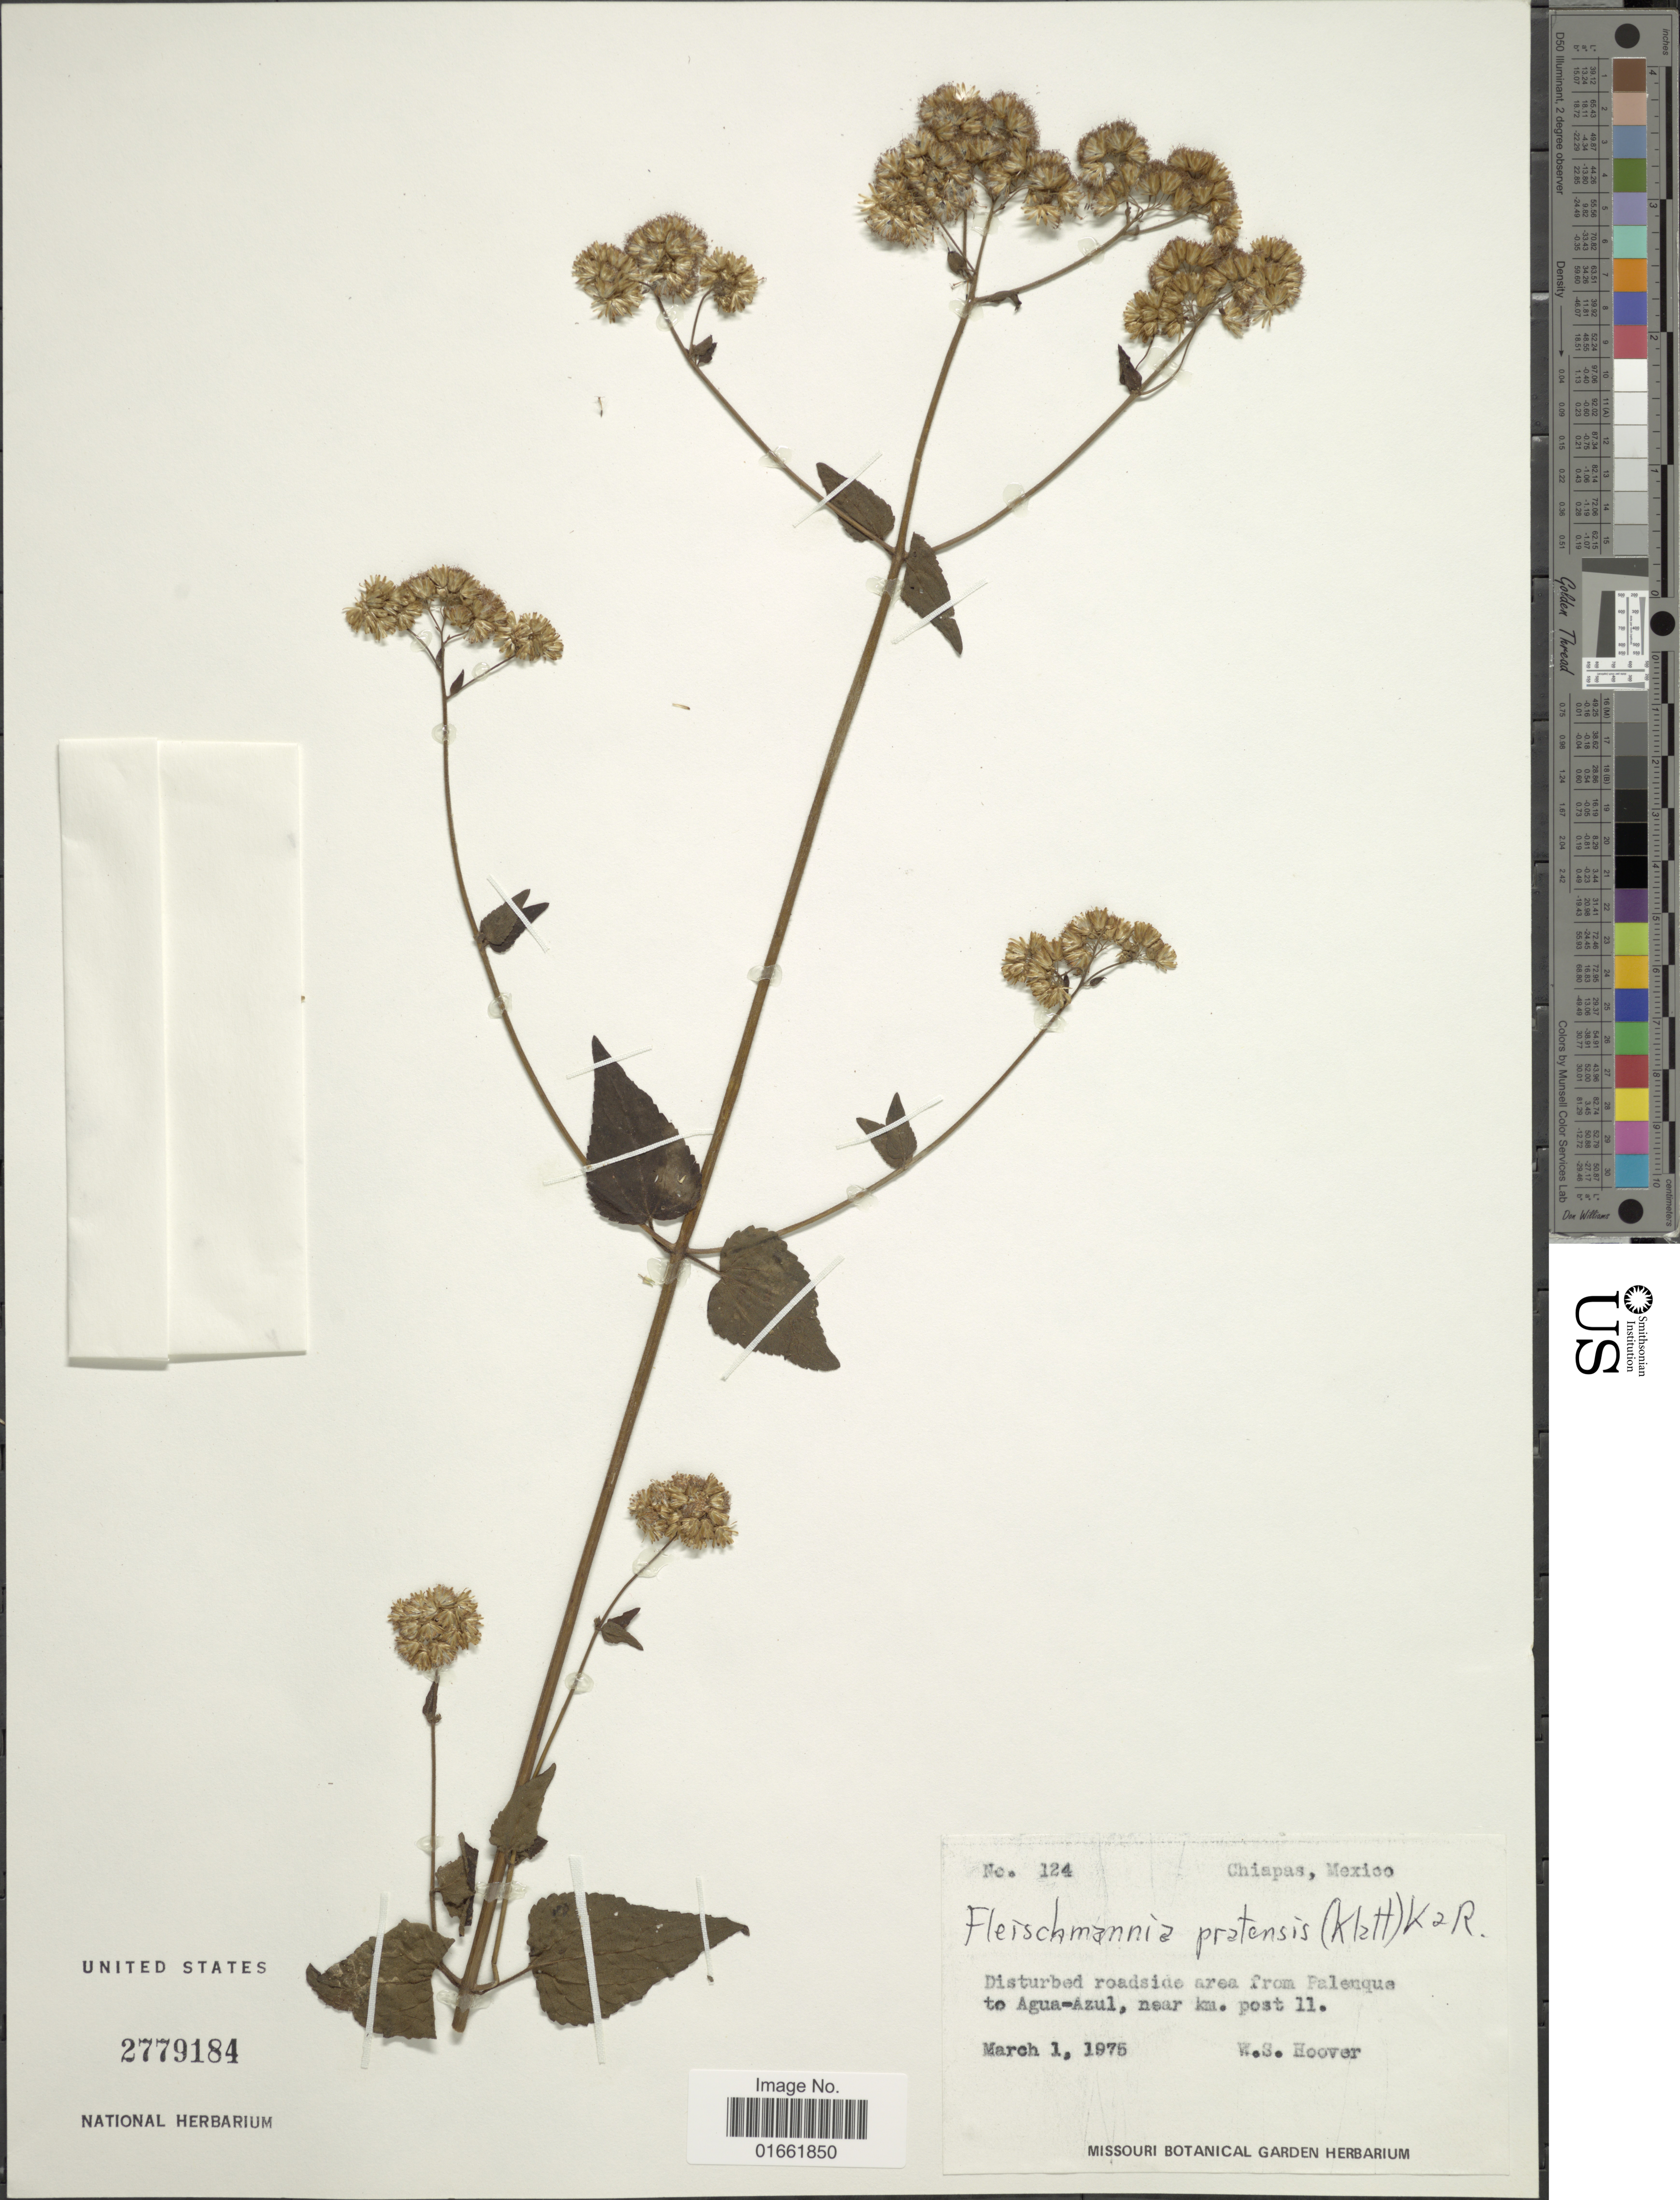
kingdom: Plantae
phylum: Tracheophyta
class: Magnoliopsida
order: Asterales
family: Asteraceae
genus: Fleischmannia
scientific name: Fleischmannia pratensis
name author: (Klatt) R.M. King & H. Rob.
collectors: W. S. Hoover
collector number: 124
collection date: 1975-03-01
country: Mexico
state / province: Chiapas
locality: Disturbed roadside area from Palenque to Agua-Azul, near km. post 11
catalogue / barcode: US 2779184